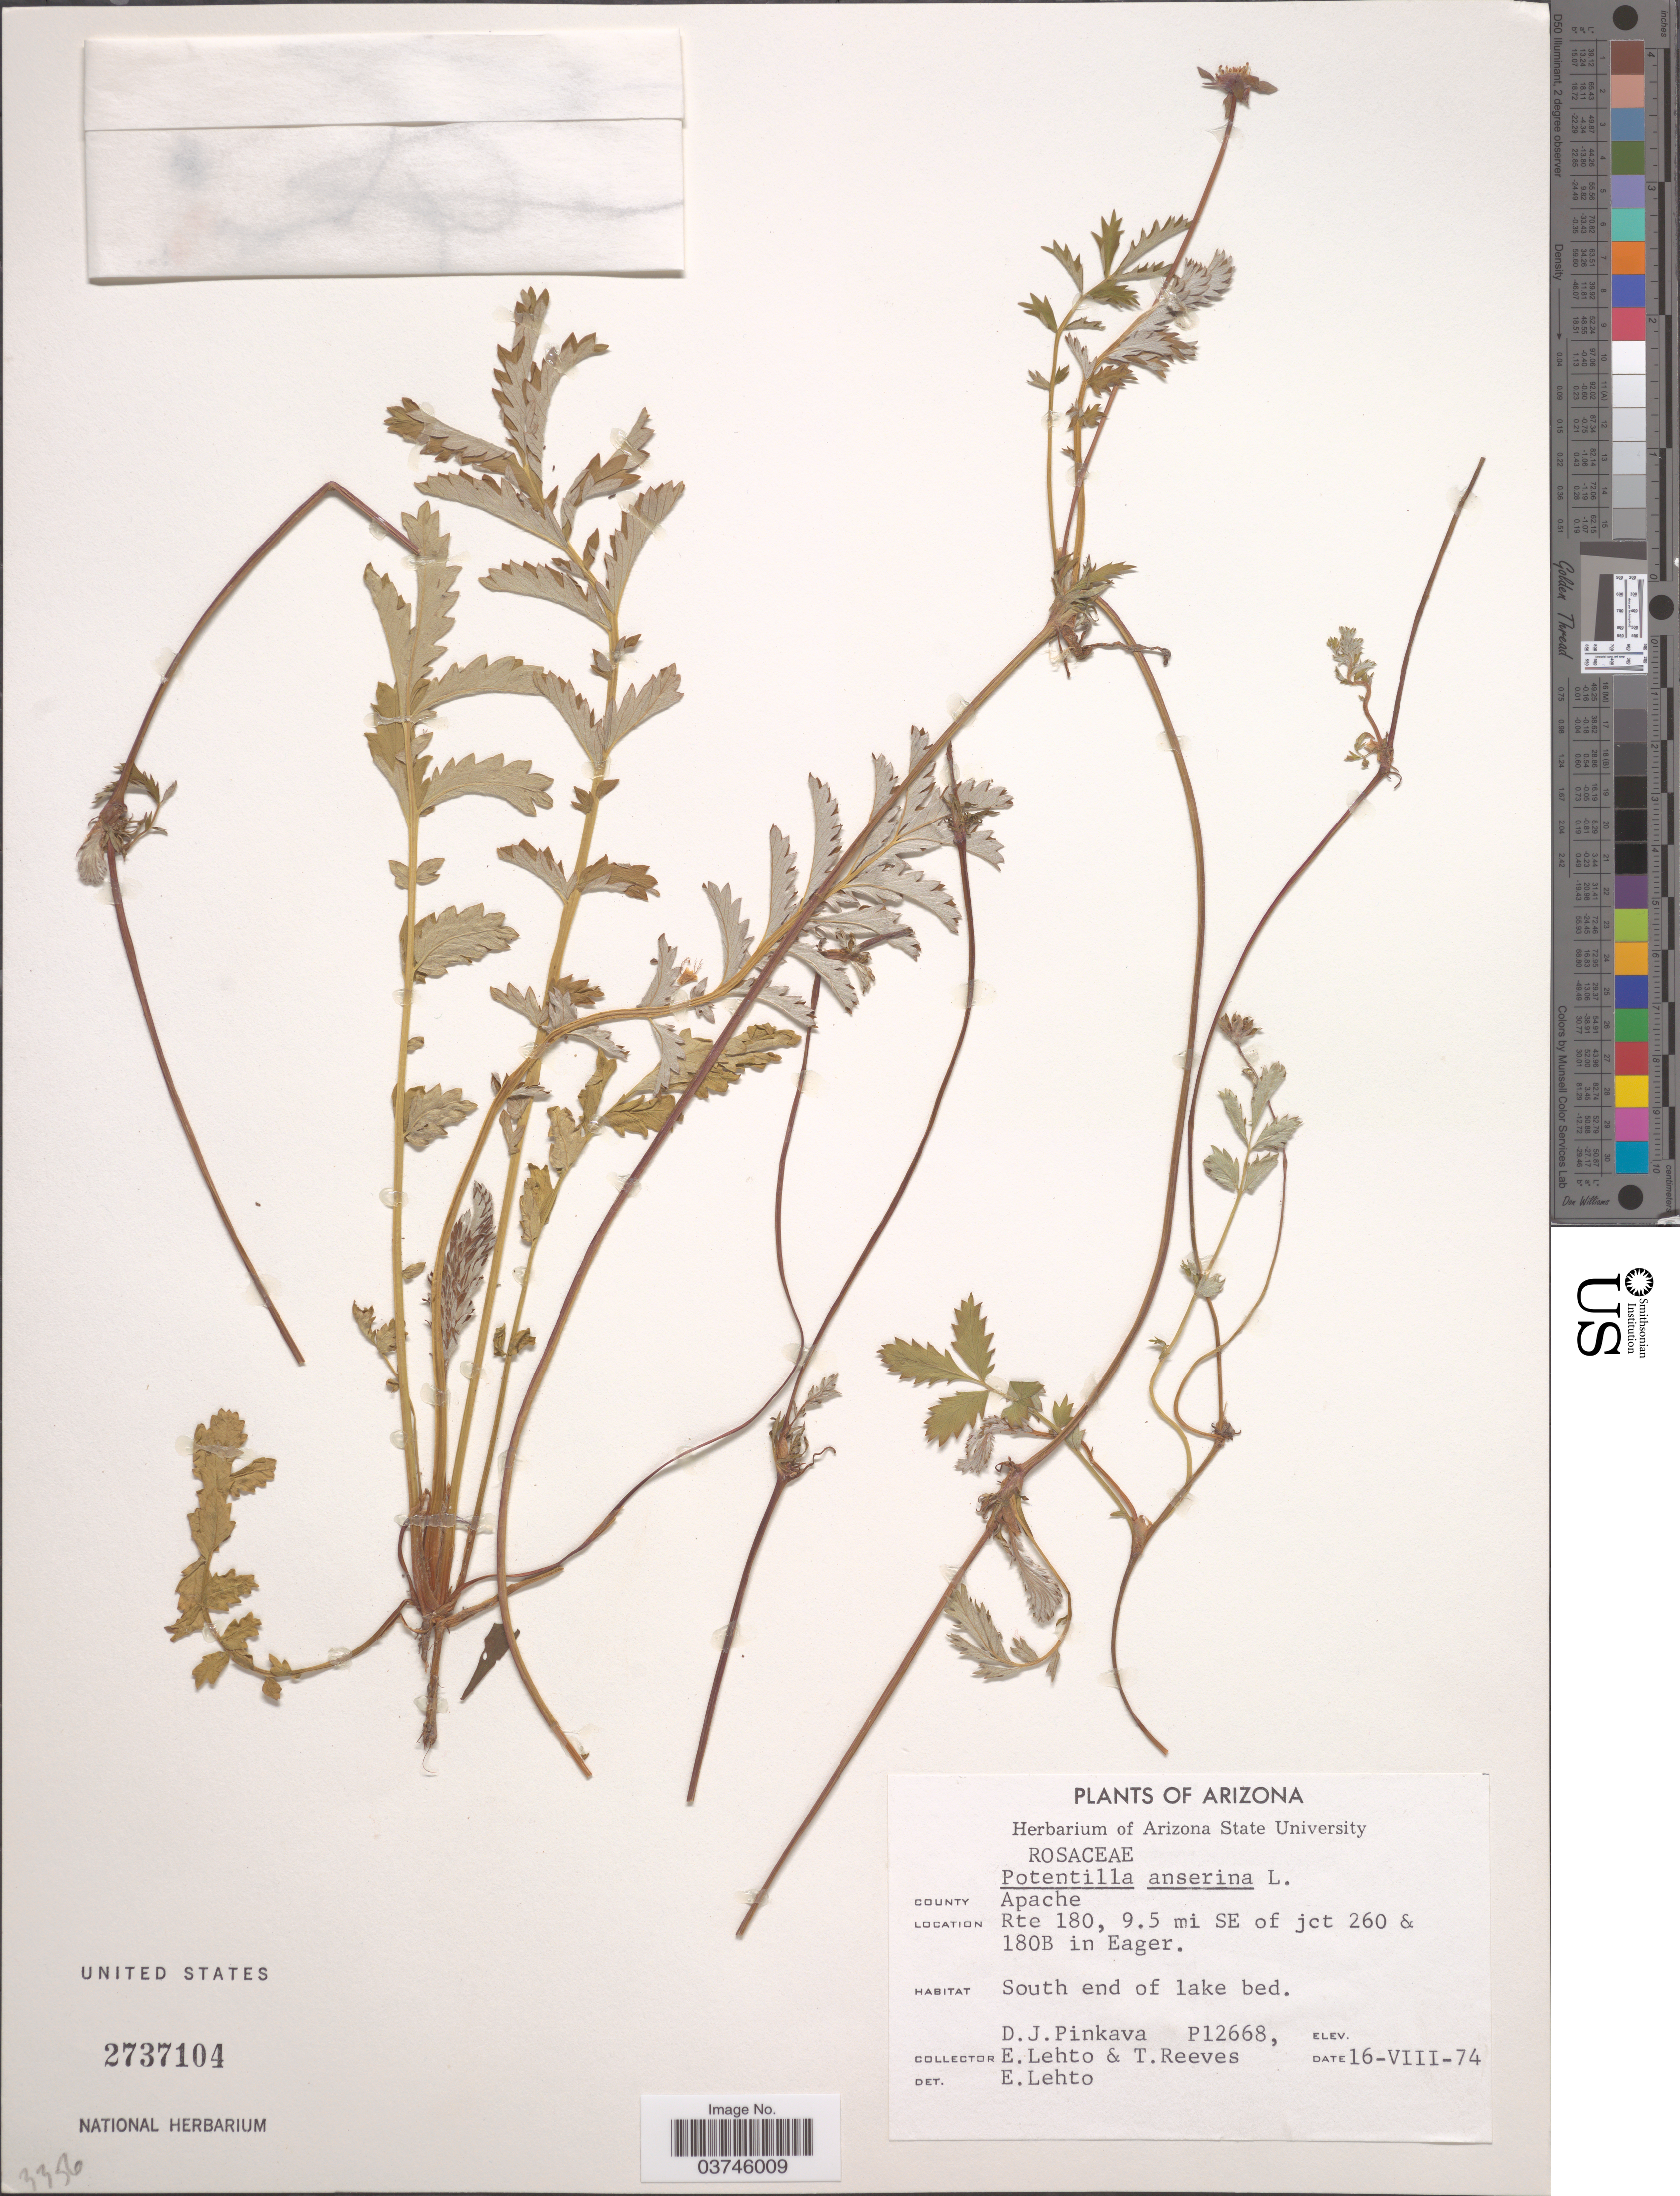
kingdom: Plantae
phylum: Tracheophyta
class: Magnoliopsida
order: Rosales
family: Rosaceae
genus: Argentina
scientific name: Argentina anserina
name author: (L.) Rydb.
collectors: D. J. Pinkava, E. Lehto & T. Reeves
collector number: P12668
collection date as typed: Transcribed d/m/y: 16/8/74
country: United States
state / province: Arizona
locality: County Apache. Rte 180, 9.5 mi SE of jct 260 & 180B in Eager. South end of lake bed.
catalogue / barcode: US 2737104